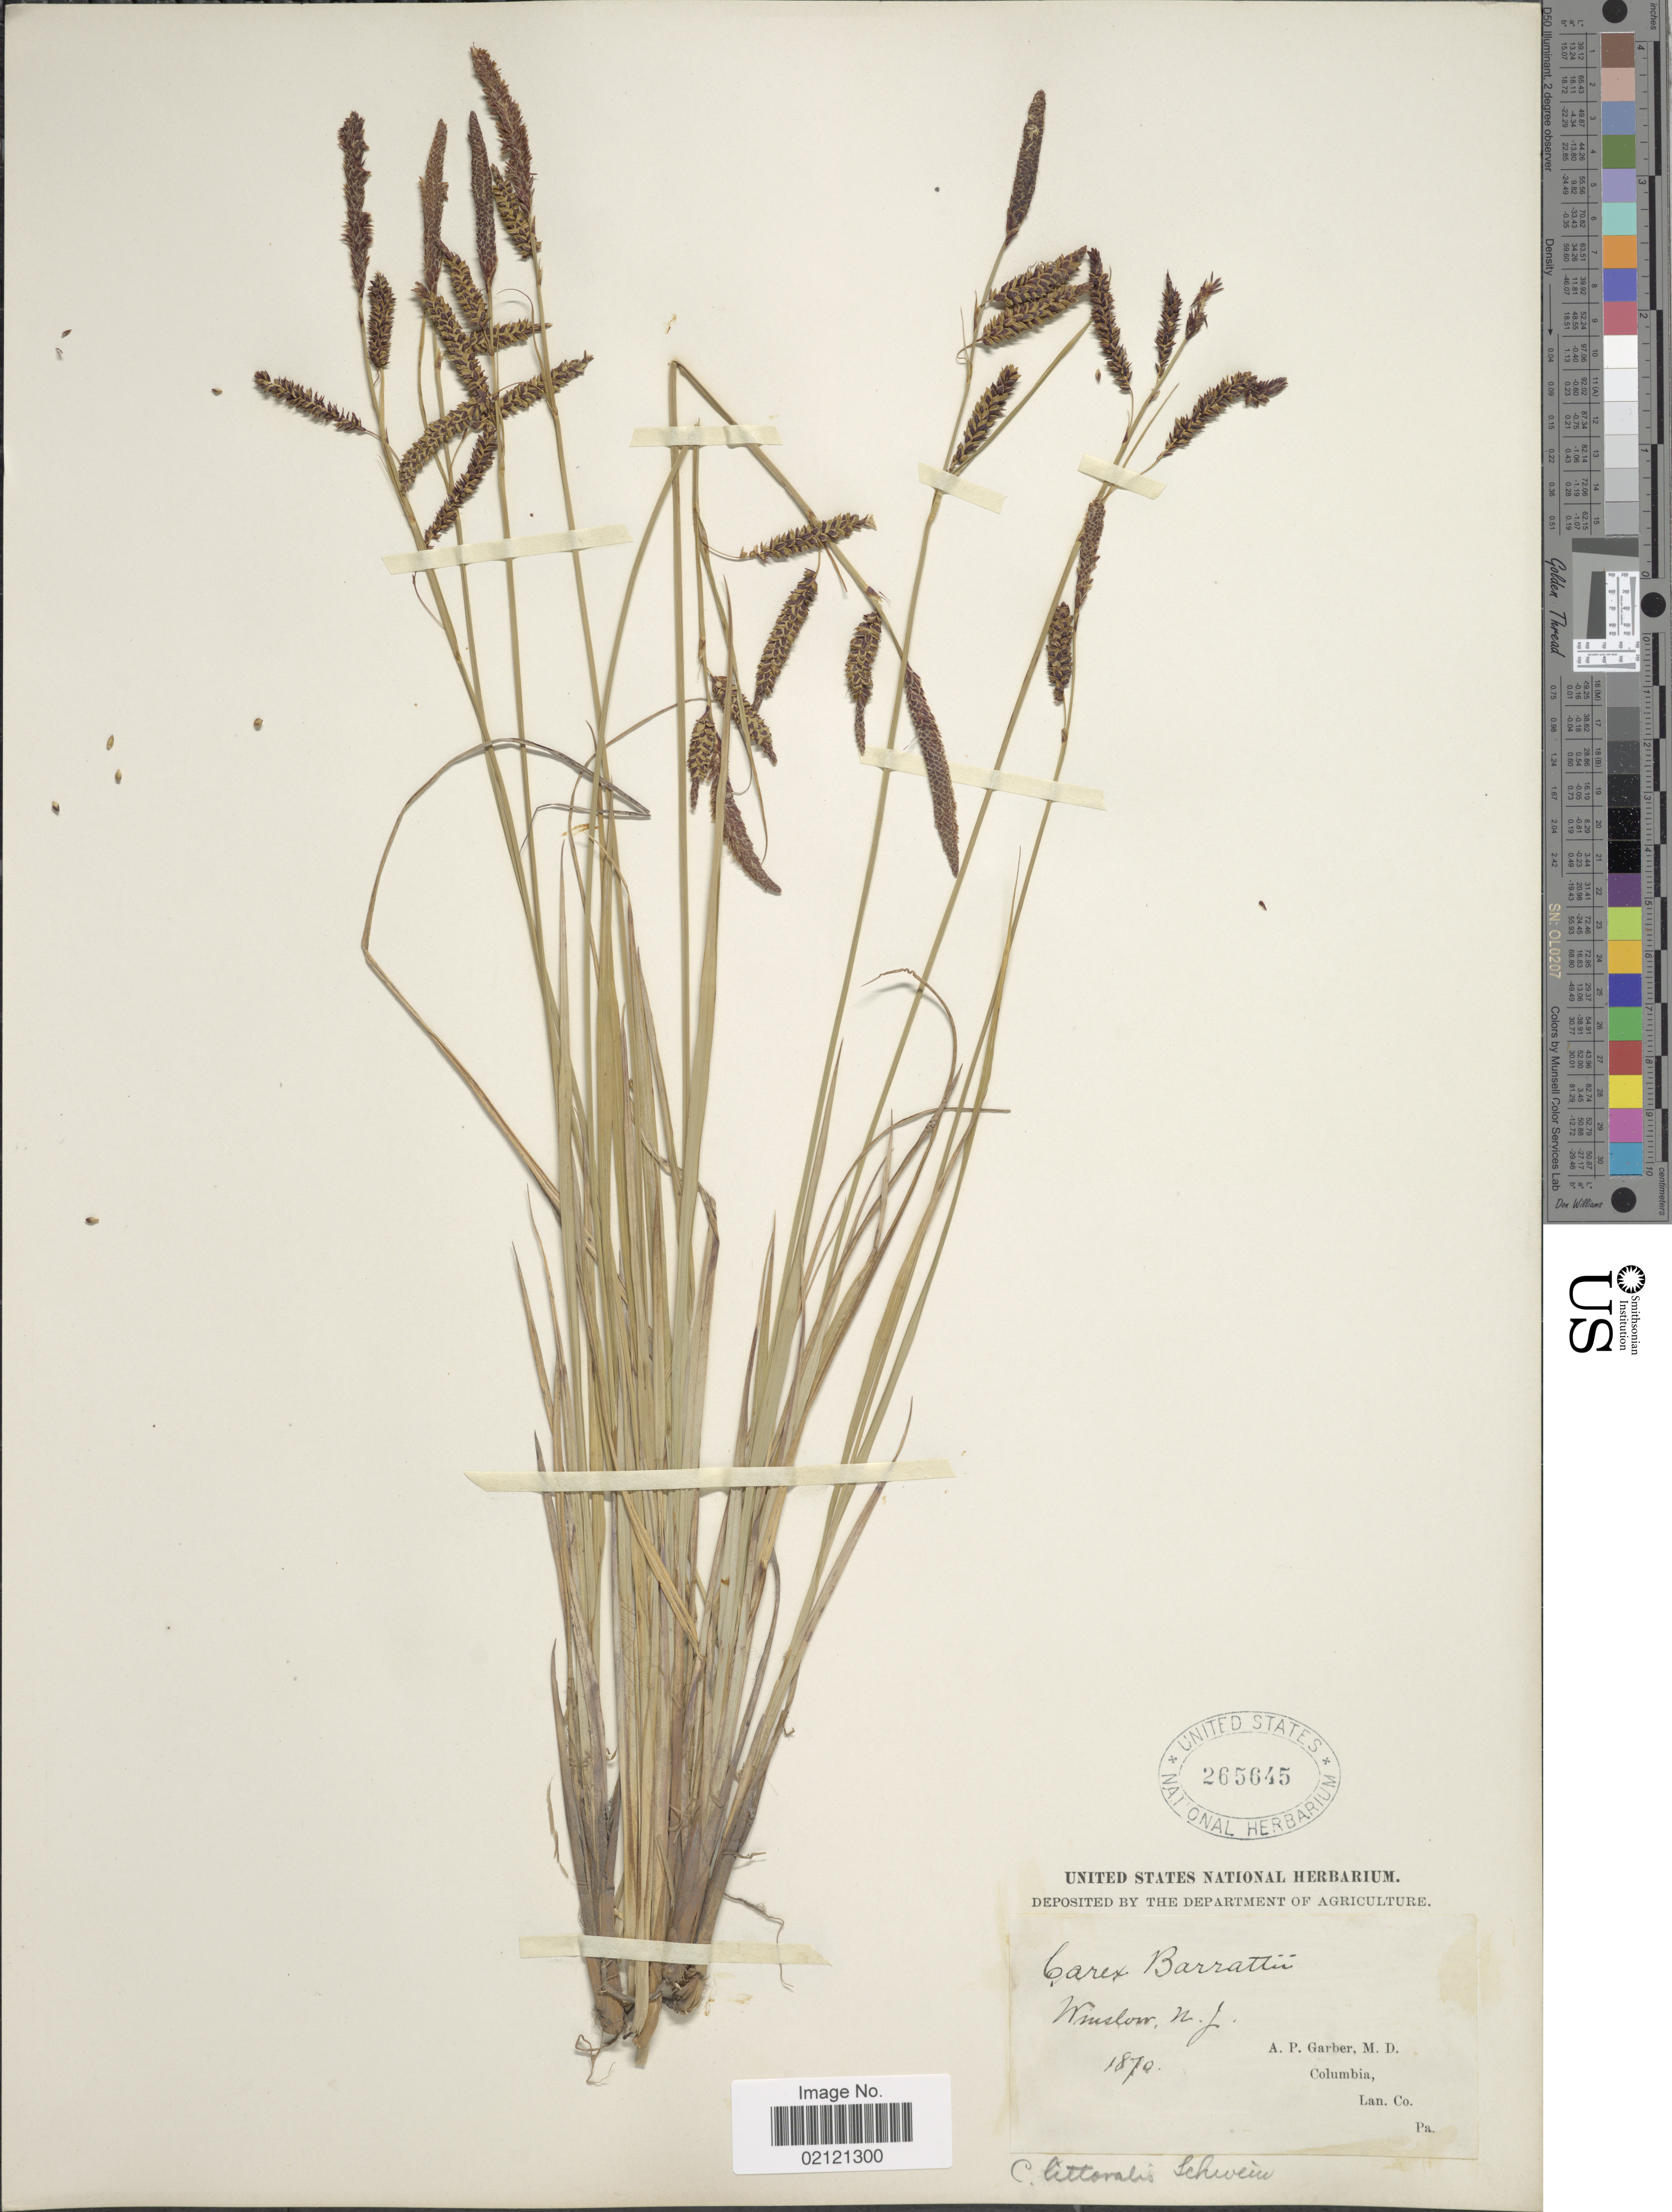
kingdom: Plantae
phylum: Tracheophyta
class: Liliopsida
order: Poales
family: Cyperaceae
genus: Carex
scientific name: Carex barrattii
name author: Torr. ex Schwein.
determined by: Strong, Mark T., (BOT), Smithsonian Institution - National Museum of Natural History (UNITED STATES)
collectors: A. P. Garber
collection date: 1870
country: United States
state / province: New Jersey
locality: Winslow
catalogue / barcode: US 265645